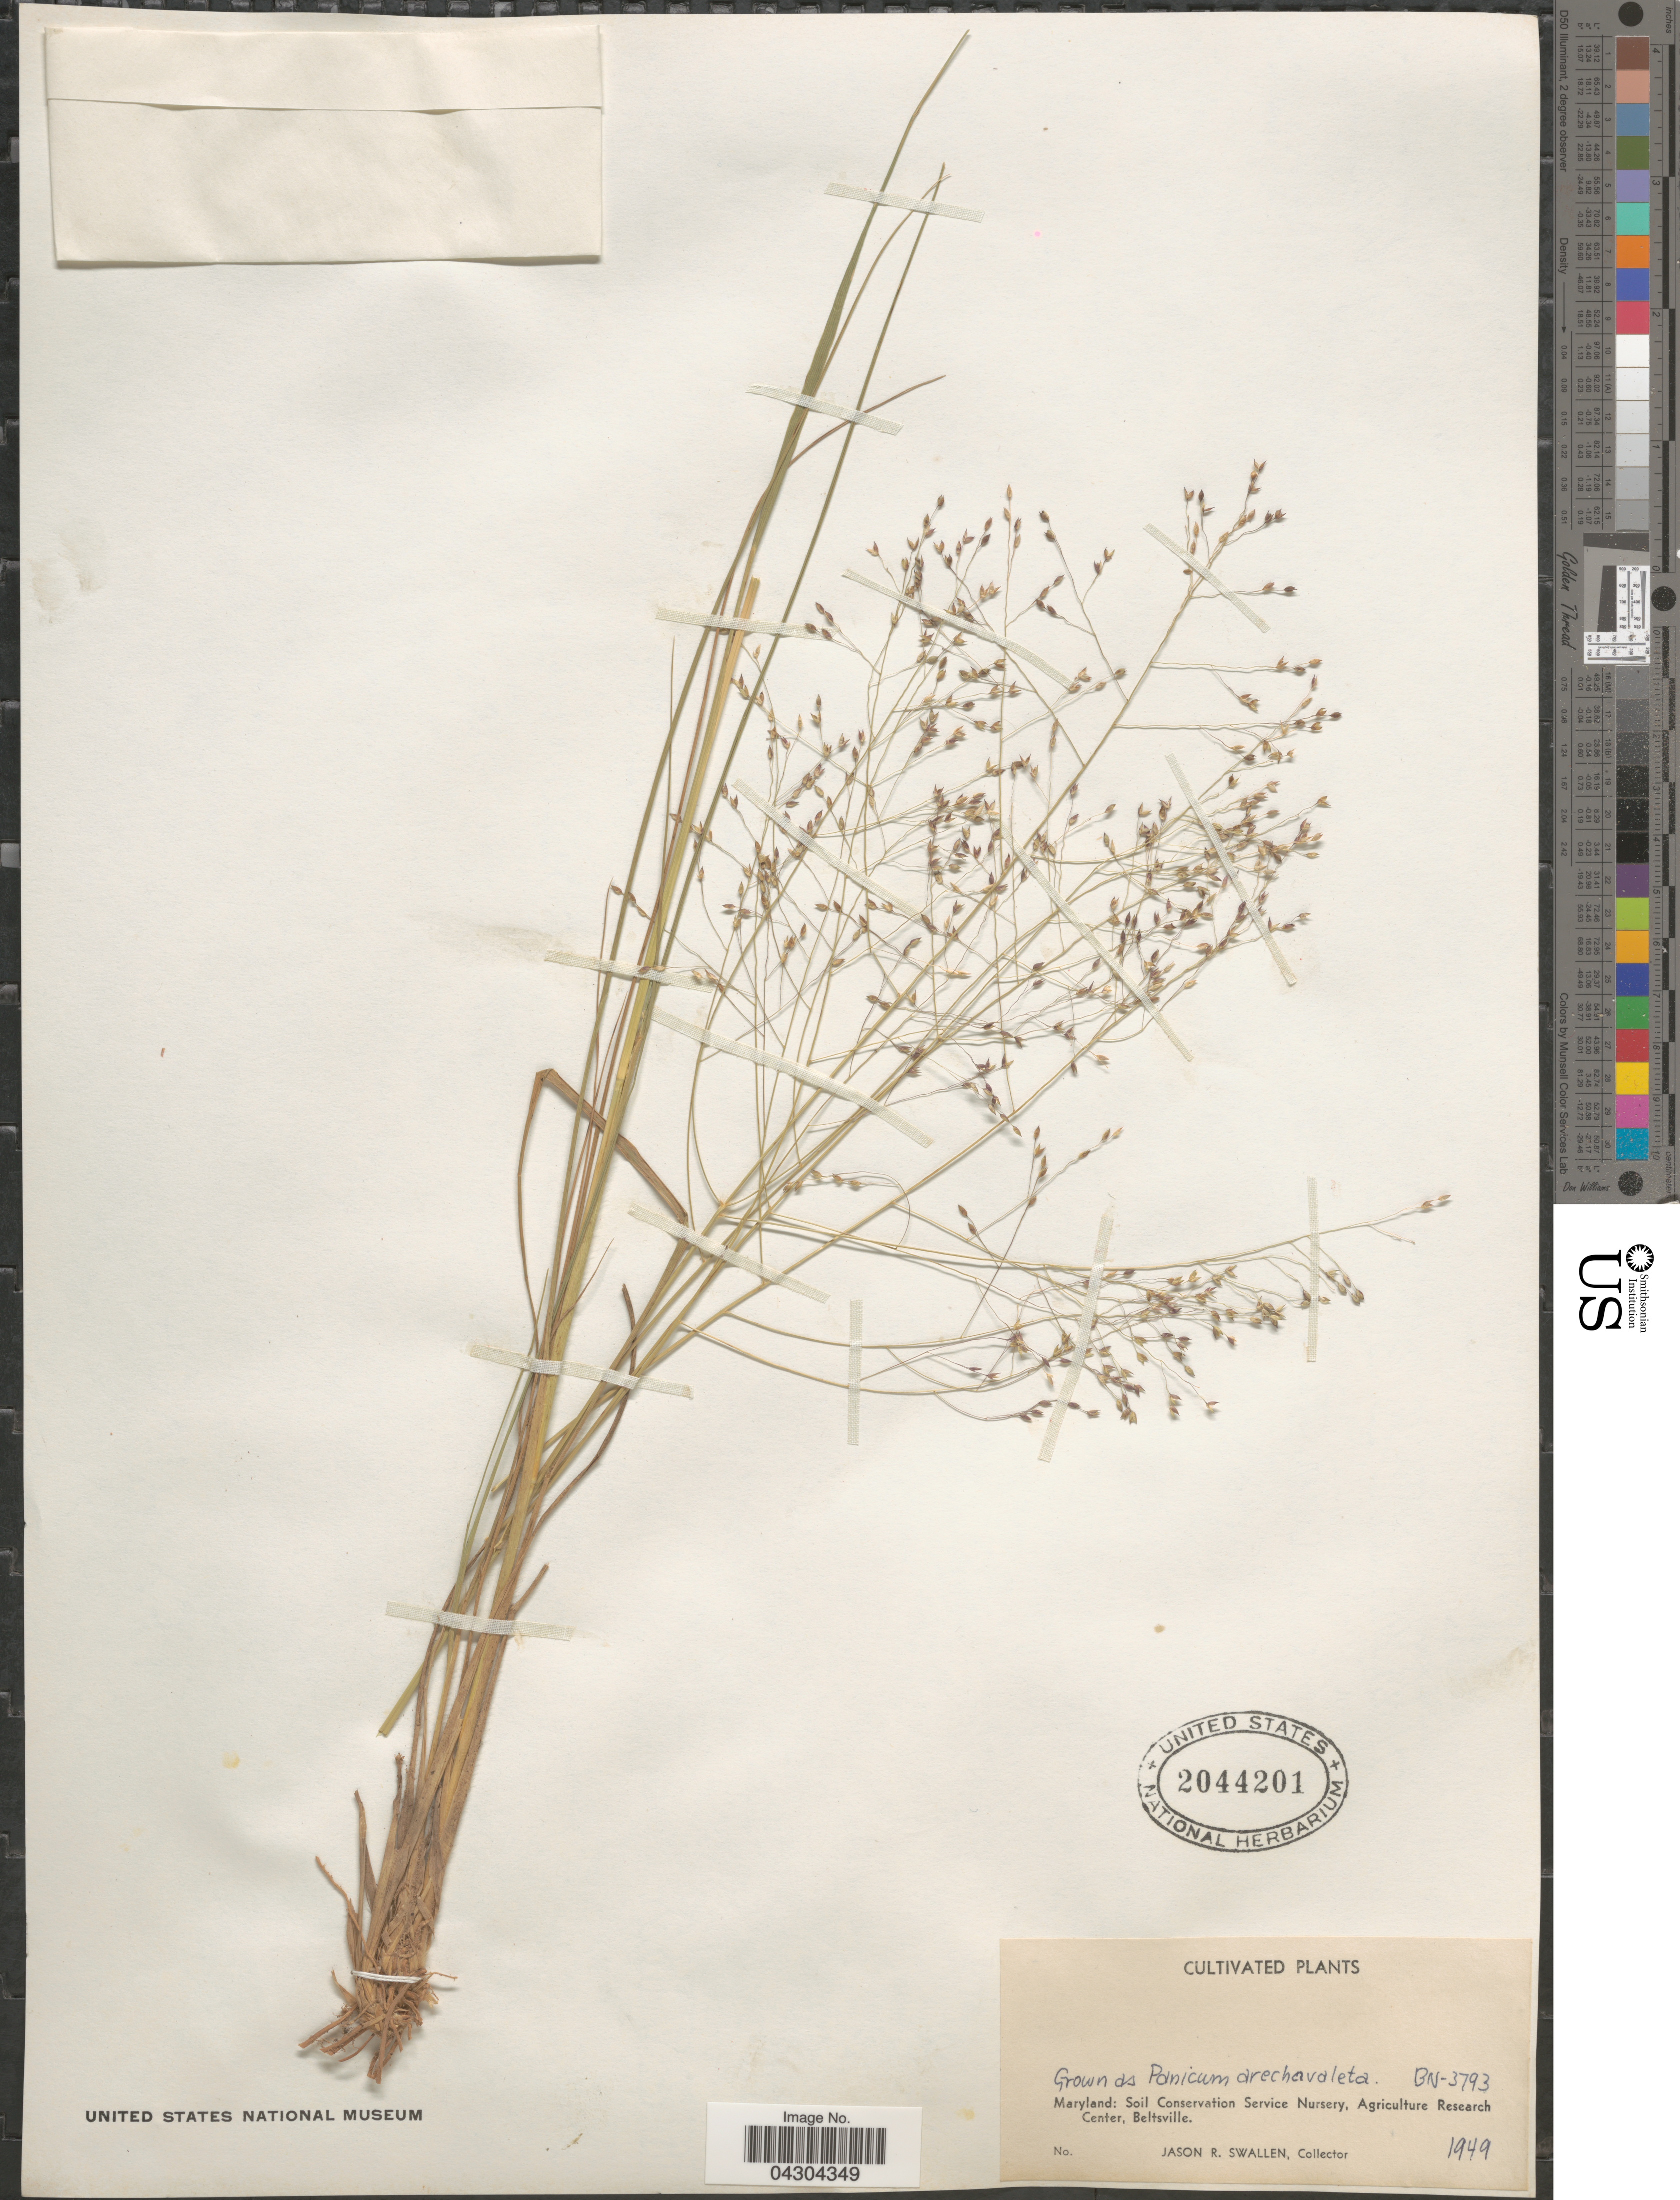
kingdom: Plantae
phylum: Tracheophyta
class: Liliopsida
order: Poales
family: Poaceae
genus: Panicum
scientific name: Panicum sp.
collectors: J. R. Swallen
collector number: BN-3793?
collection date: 1949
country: United States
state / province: Maryland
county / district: Prince George's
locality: Soil Conservation Service Nursery, Agriculture Research Center, Beltsville.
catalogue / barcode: US 2044201